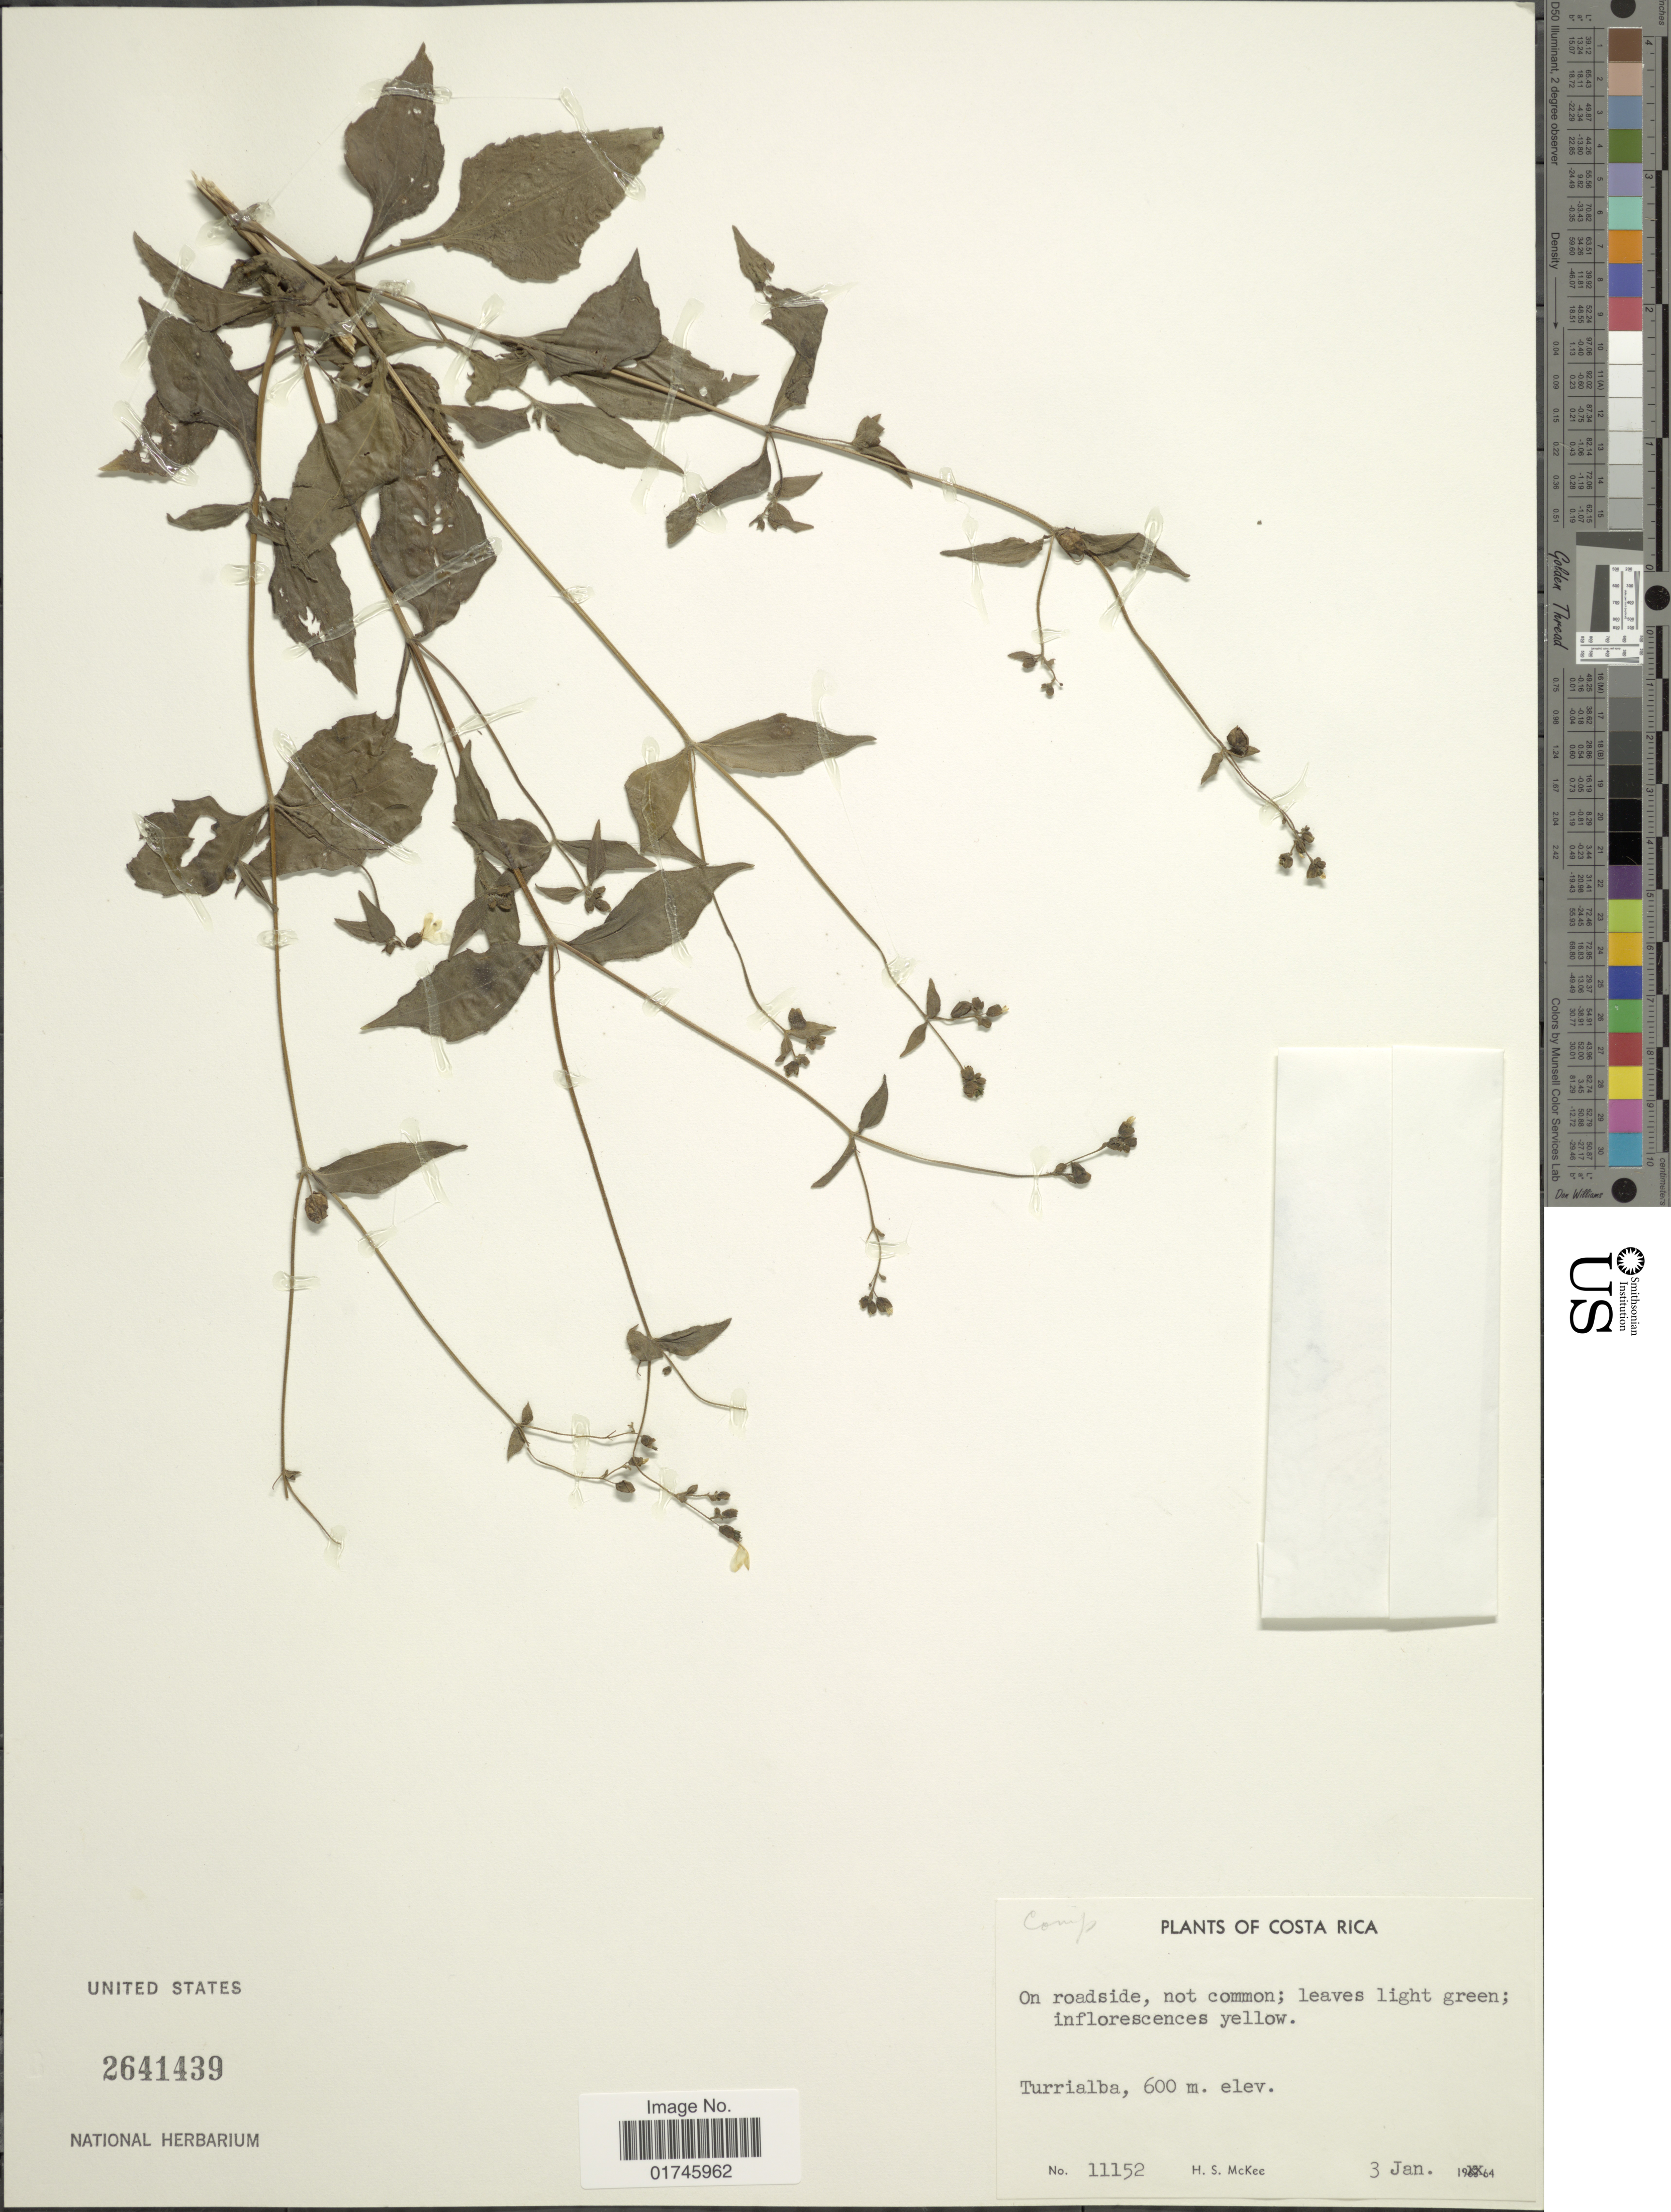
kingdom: Plantae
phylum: Tracheophyta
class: Magnoliopsida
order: Asterales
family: Asteraceae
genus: Milleria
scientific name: Milleria quinqueflora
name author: L.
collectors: H. S. McKee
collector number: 11152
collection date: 1964-01-03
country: Costa Rica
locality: Turrialba.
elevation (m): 600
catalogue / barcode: US 2641439